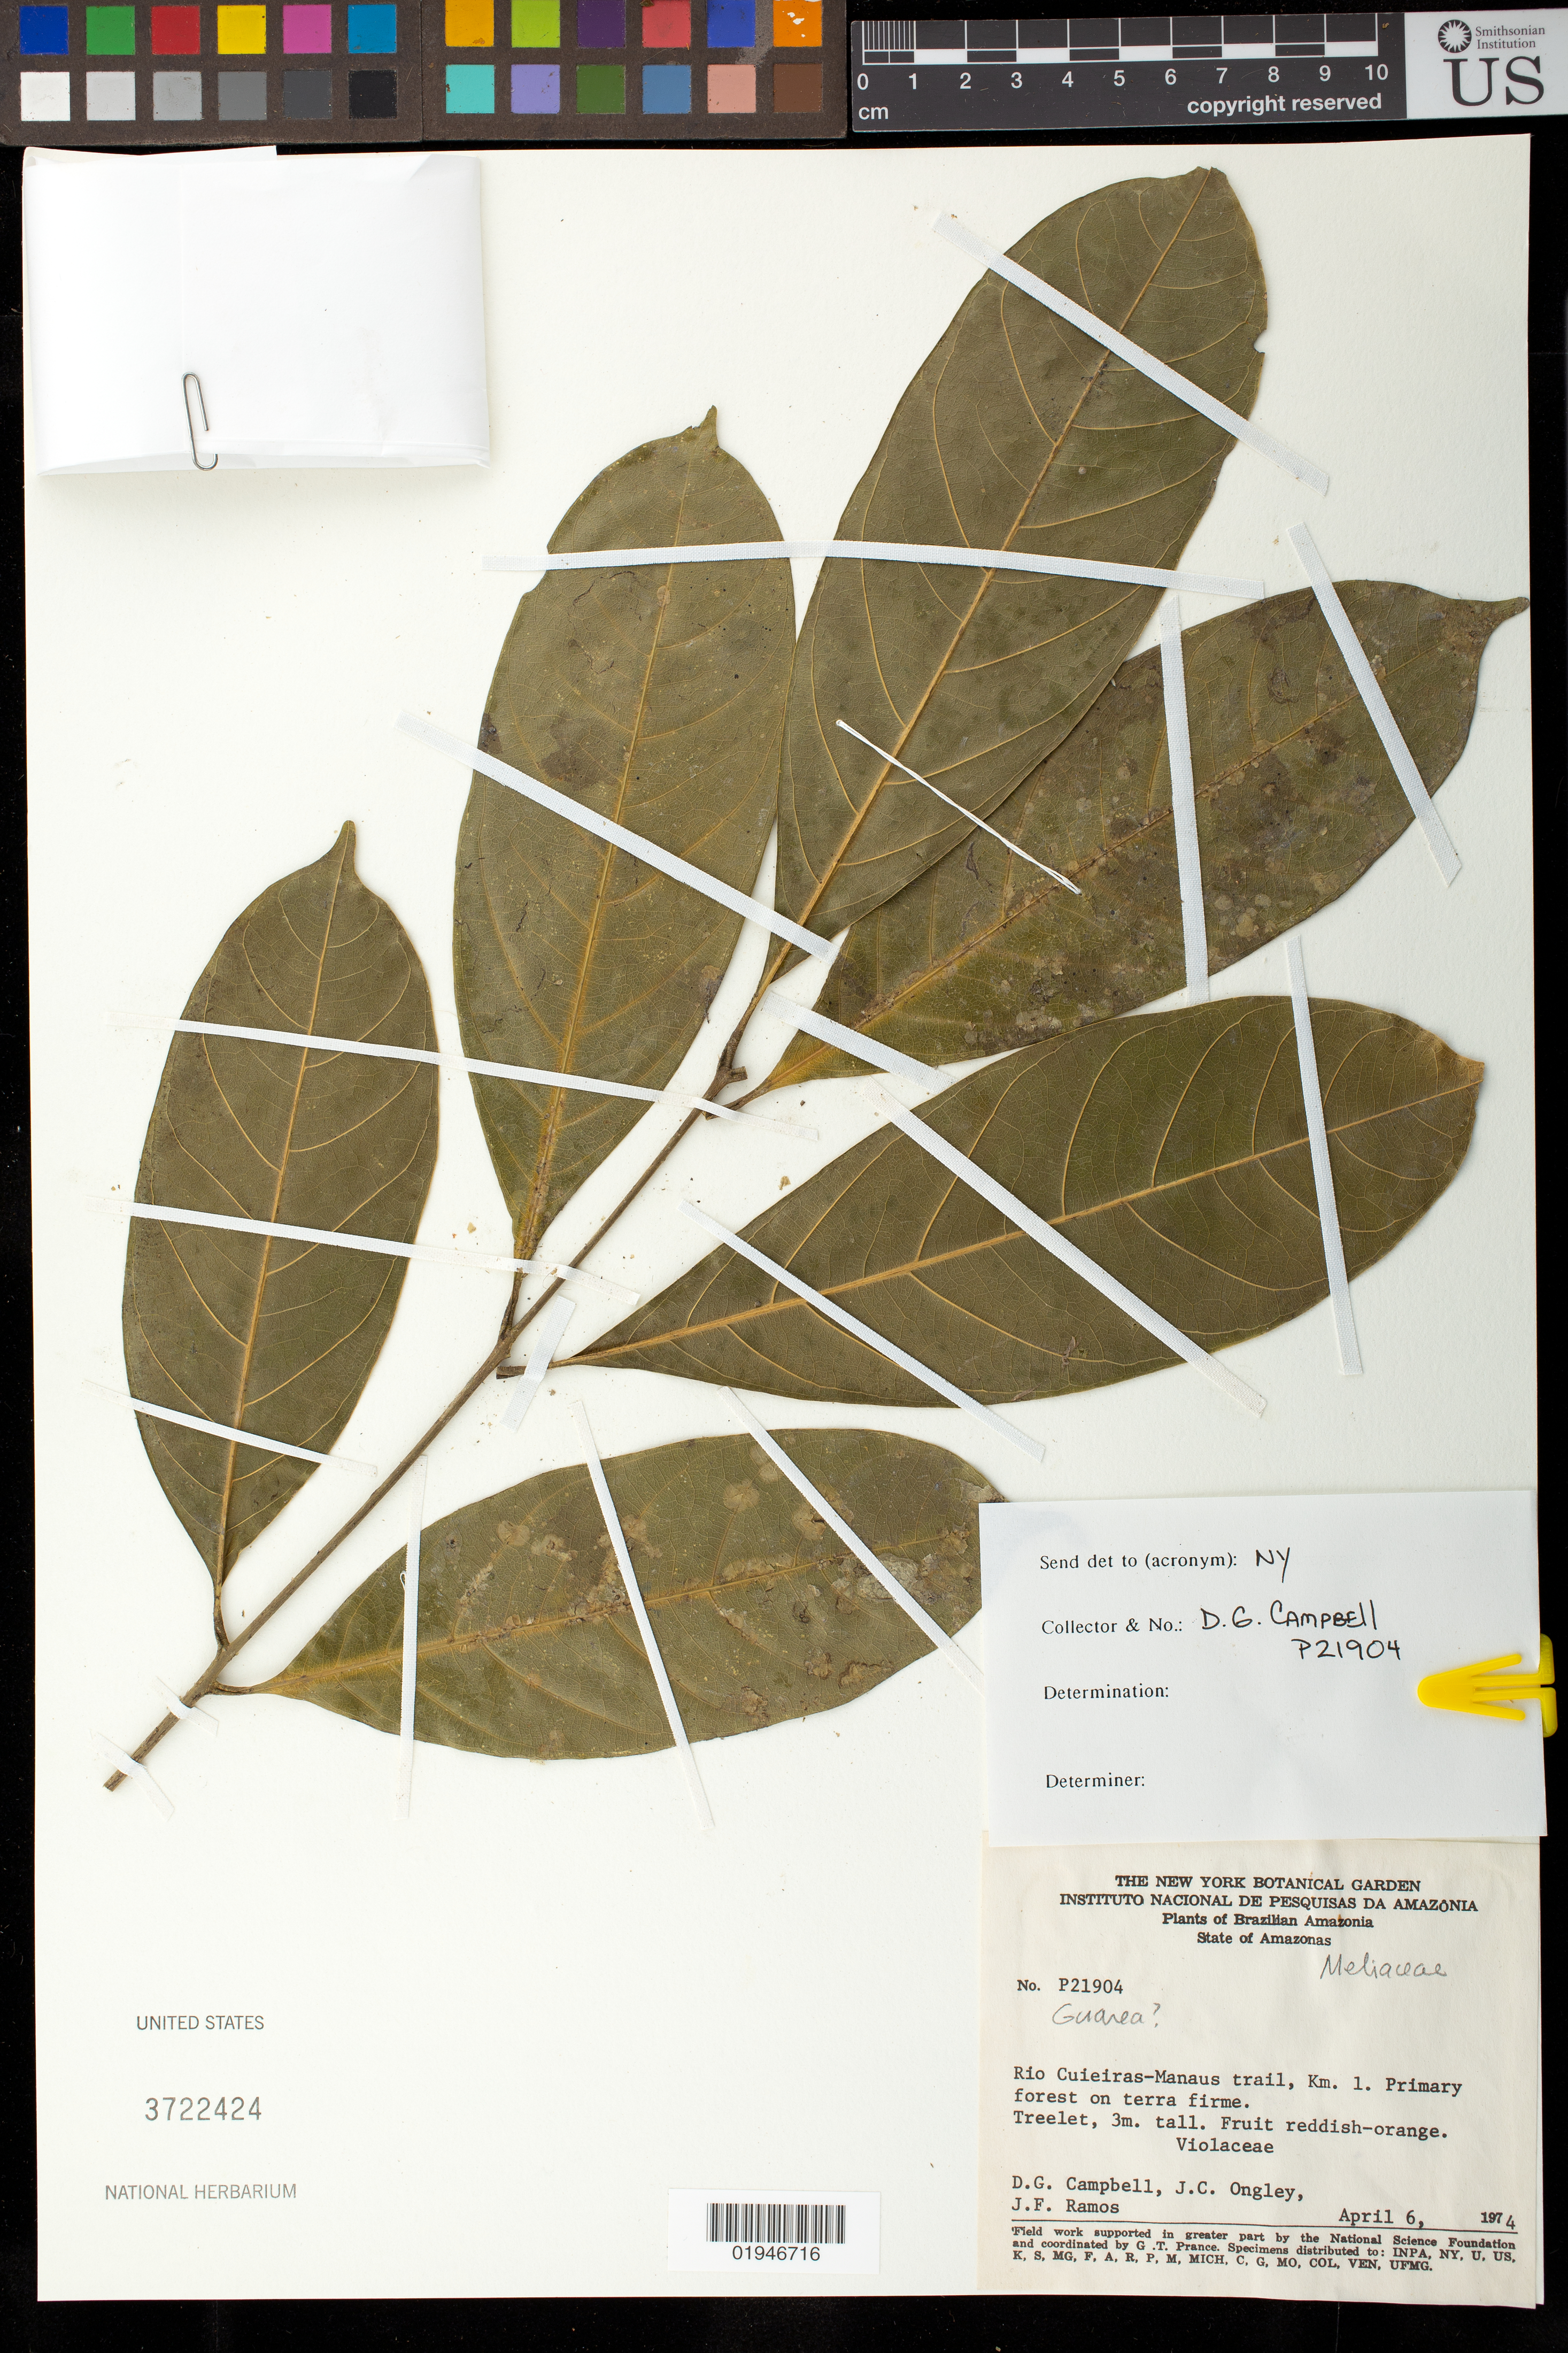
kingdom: Plantae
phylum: Tracheophyta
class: Magnoliopsida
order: Sapindales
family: Meliaceae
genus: Guarea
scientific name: Guarea silvatica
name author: C. DC.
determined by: Acevedo-Rodríguez, P., (BOT), Smithsonian Institution - National Museum of Natural History (UNITED STATES)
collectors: D. G. Campbell, J. C. Ongley & J. F. Ramos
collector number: P21904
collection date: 1974-04-06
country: Brazil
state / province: Amazonas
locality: Rio Cuieiras-Manaus trail, km 1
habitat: Primary forest on terra firme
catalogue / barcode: US 3722424